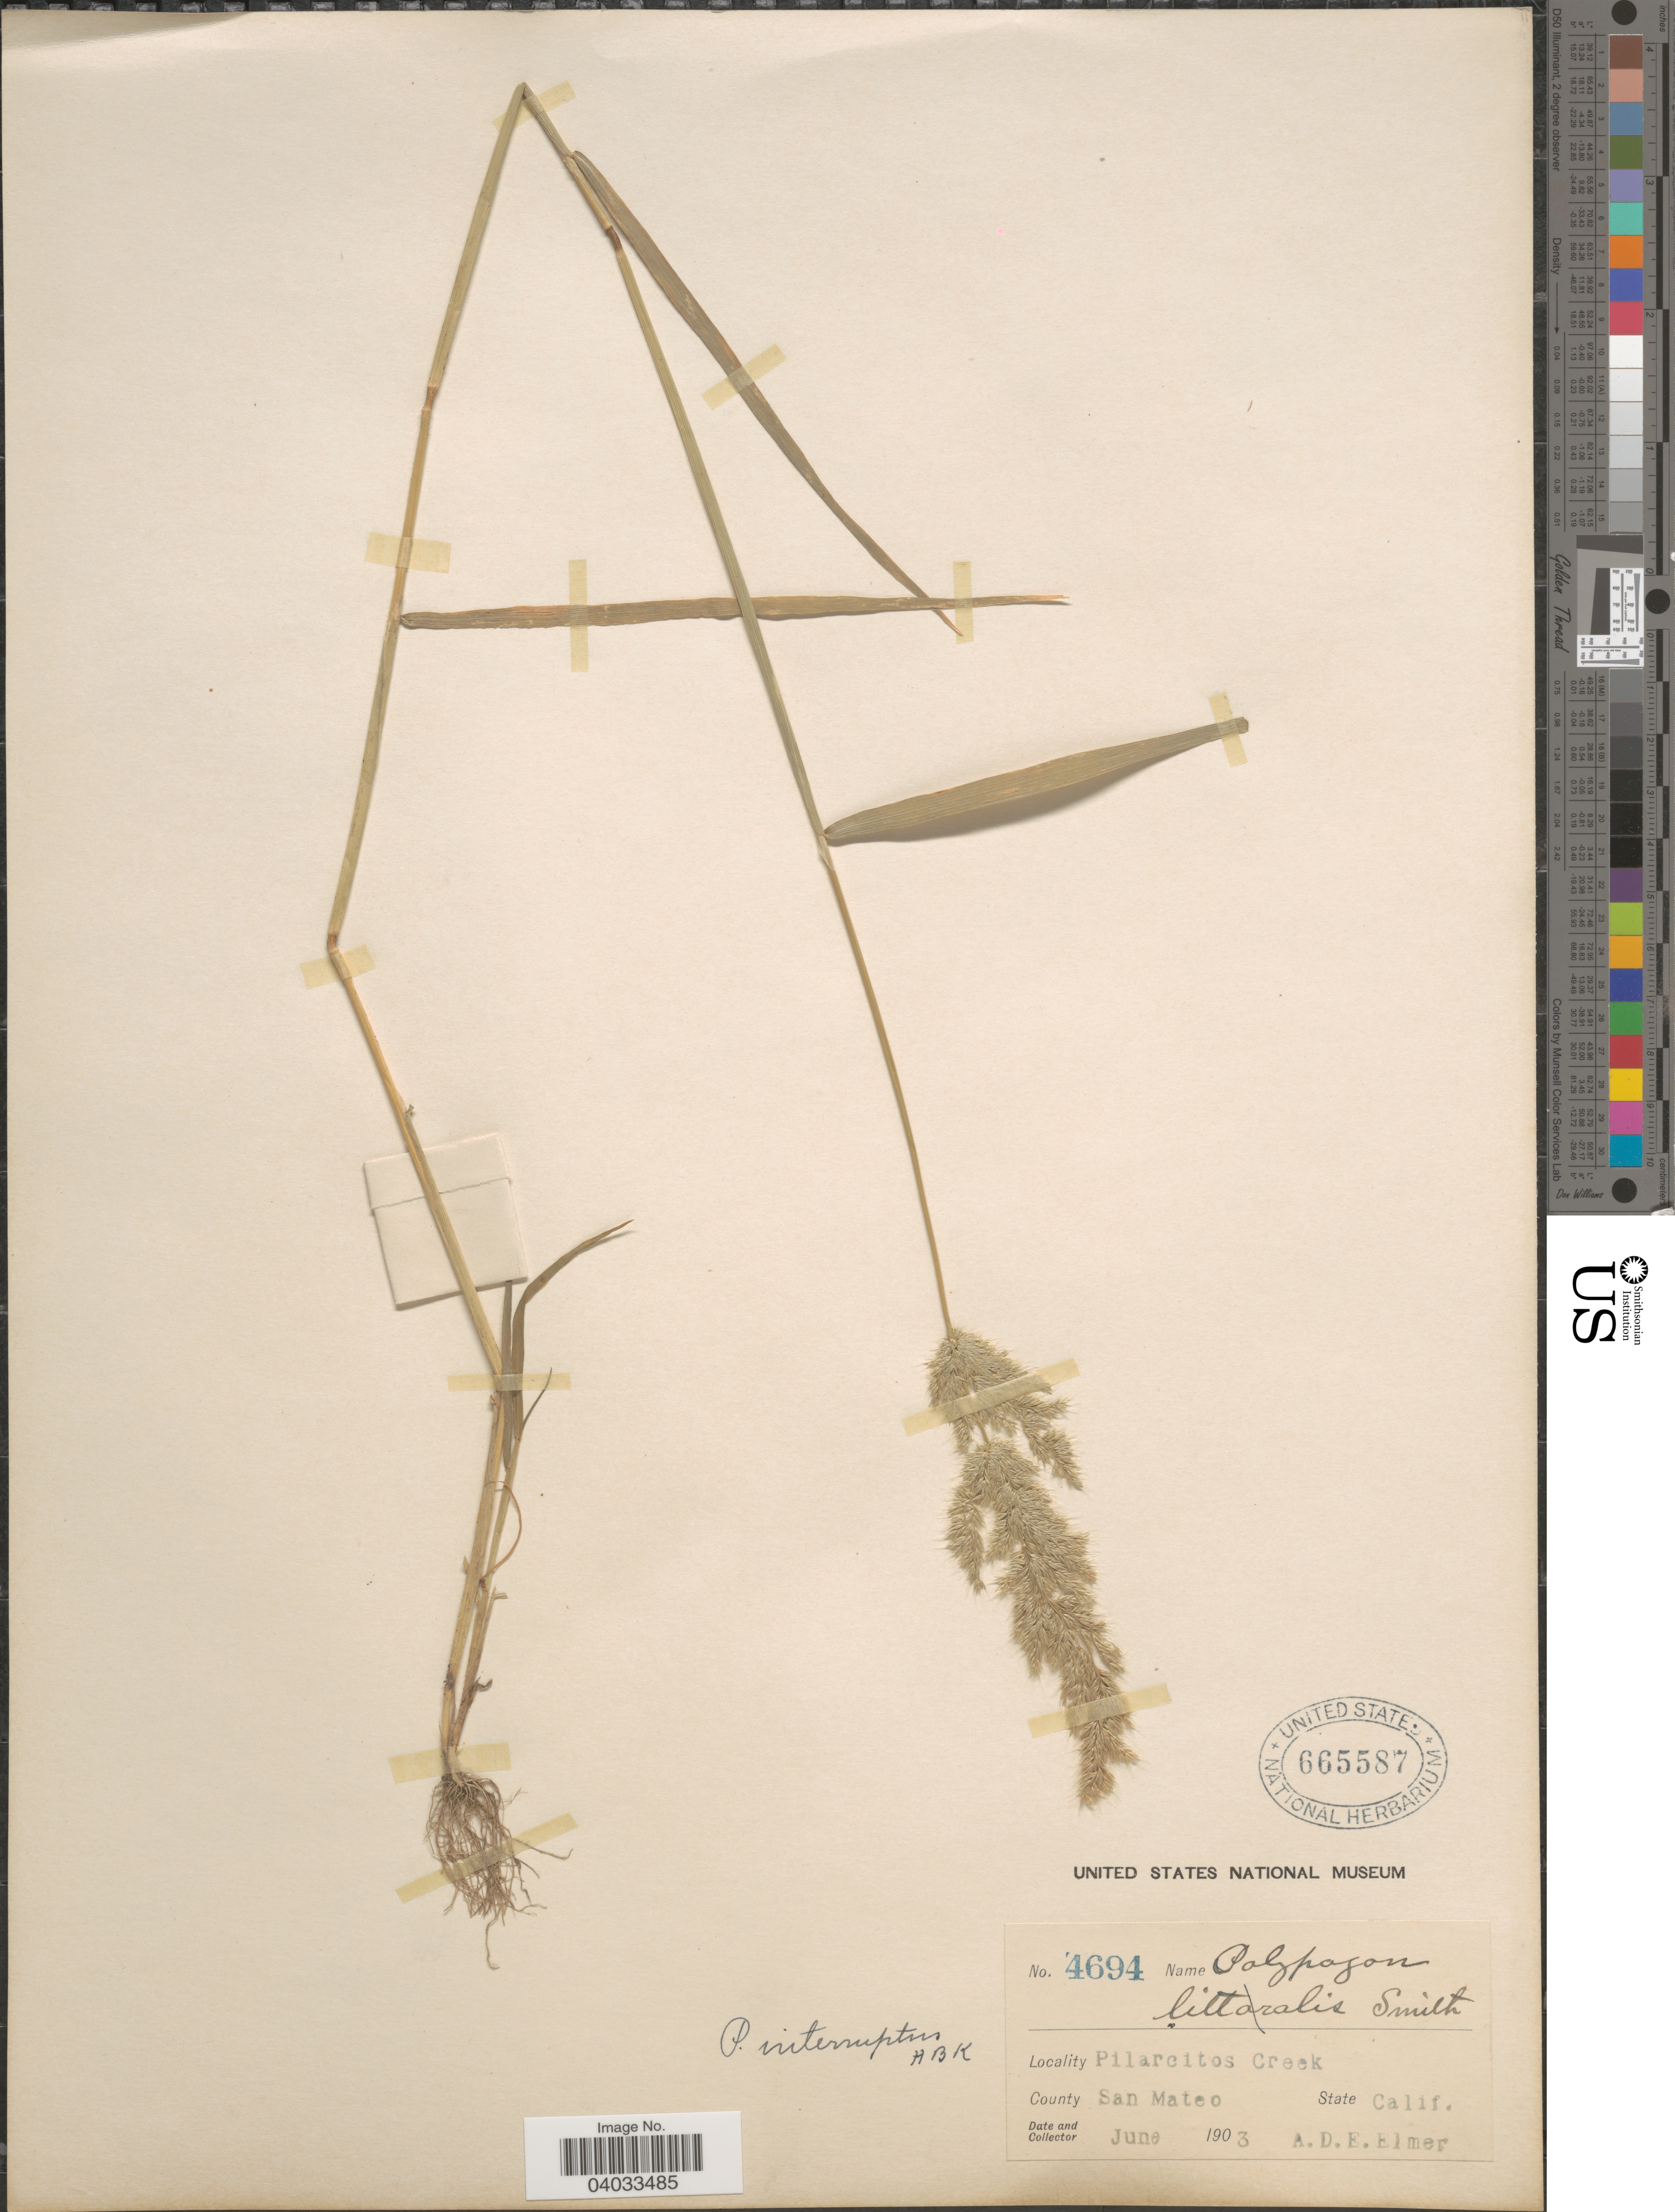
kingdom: Plantae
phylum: Tracheophyta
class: Liliopsida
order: Poales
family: Poaceae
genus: Polypogon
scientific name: Polypogon interruptus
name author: Kunth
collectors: A. D. E. Elmer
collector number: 4694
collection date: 1903-06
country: United States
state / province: California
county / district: San Mateo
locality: Pilarcitos Creek. County San Mateo.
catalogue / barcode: US 665587